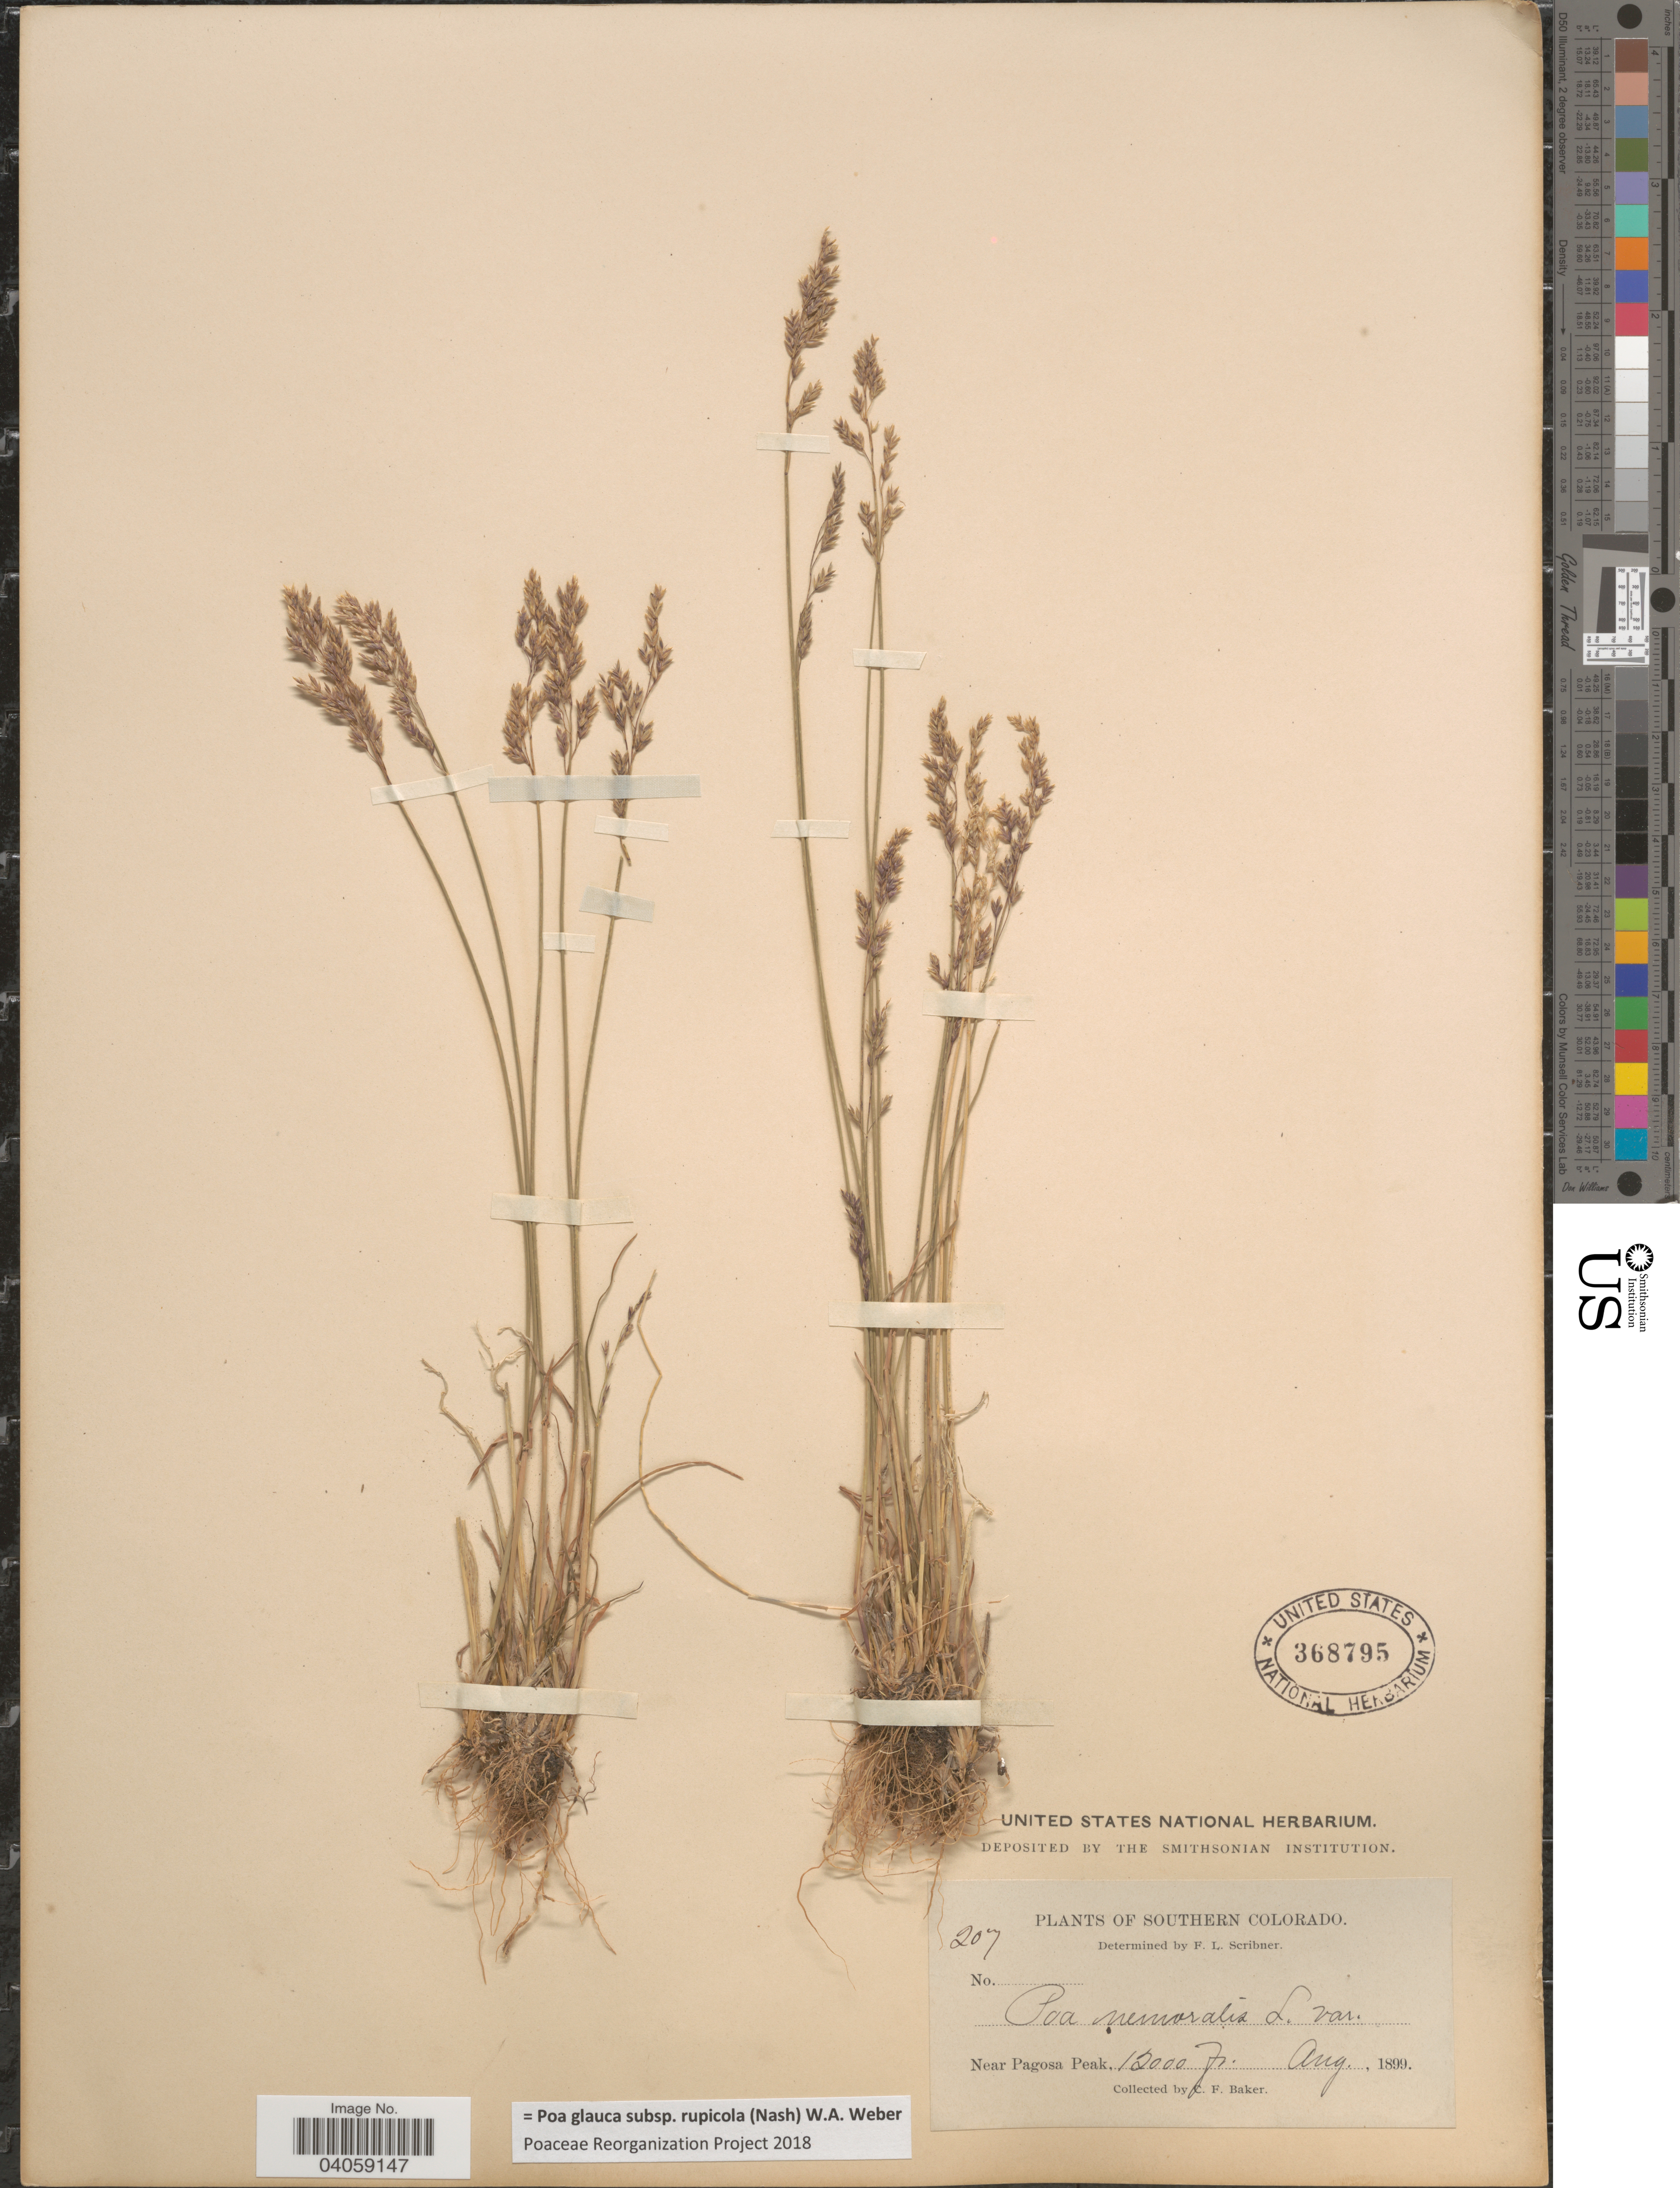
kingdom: Plantae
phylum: Tracheophyta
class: Liliopsida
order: Poales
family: Poaceae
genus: Poa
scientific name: Poa glauca subsp. rupicola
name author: (Nash) W.A. Weber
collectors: C. F. Baker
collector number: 207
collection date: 1899-08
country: United States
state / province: Colorado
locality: Southern Colorado. Near Pagosa Peak.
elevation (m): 3658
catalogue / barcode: US 368795